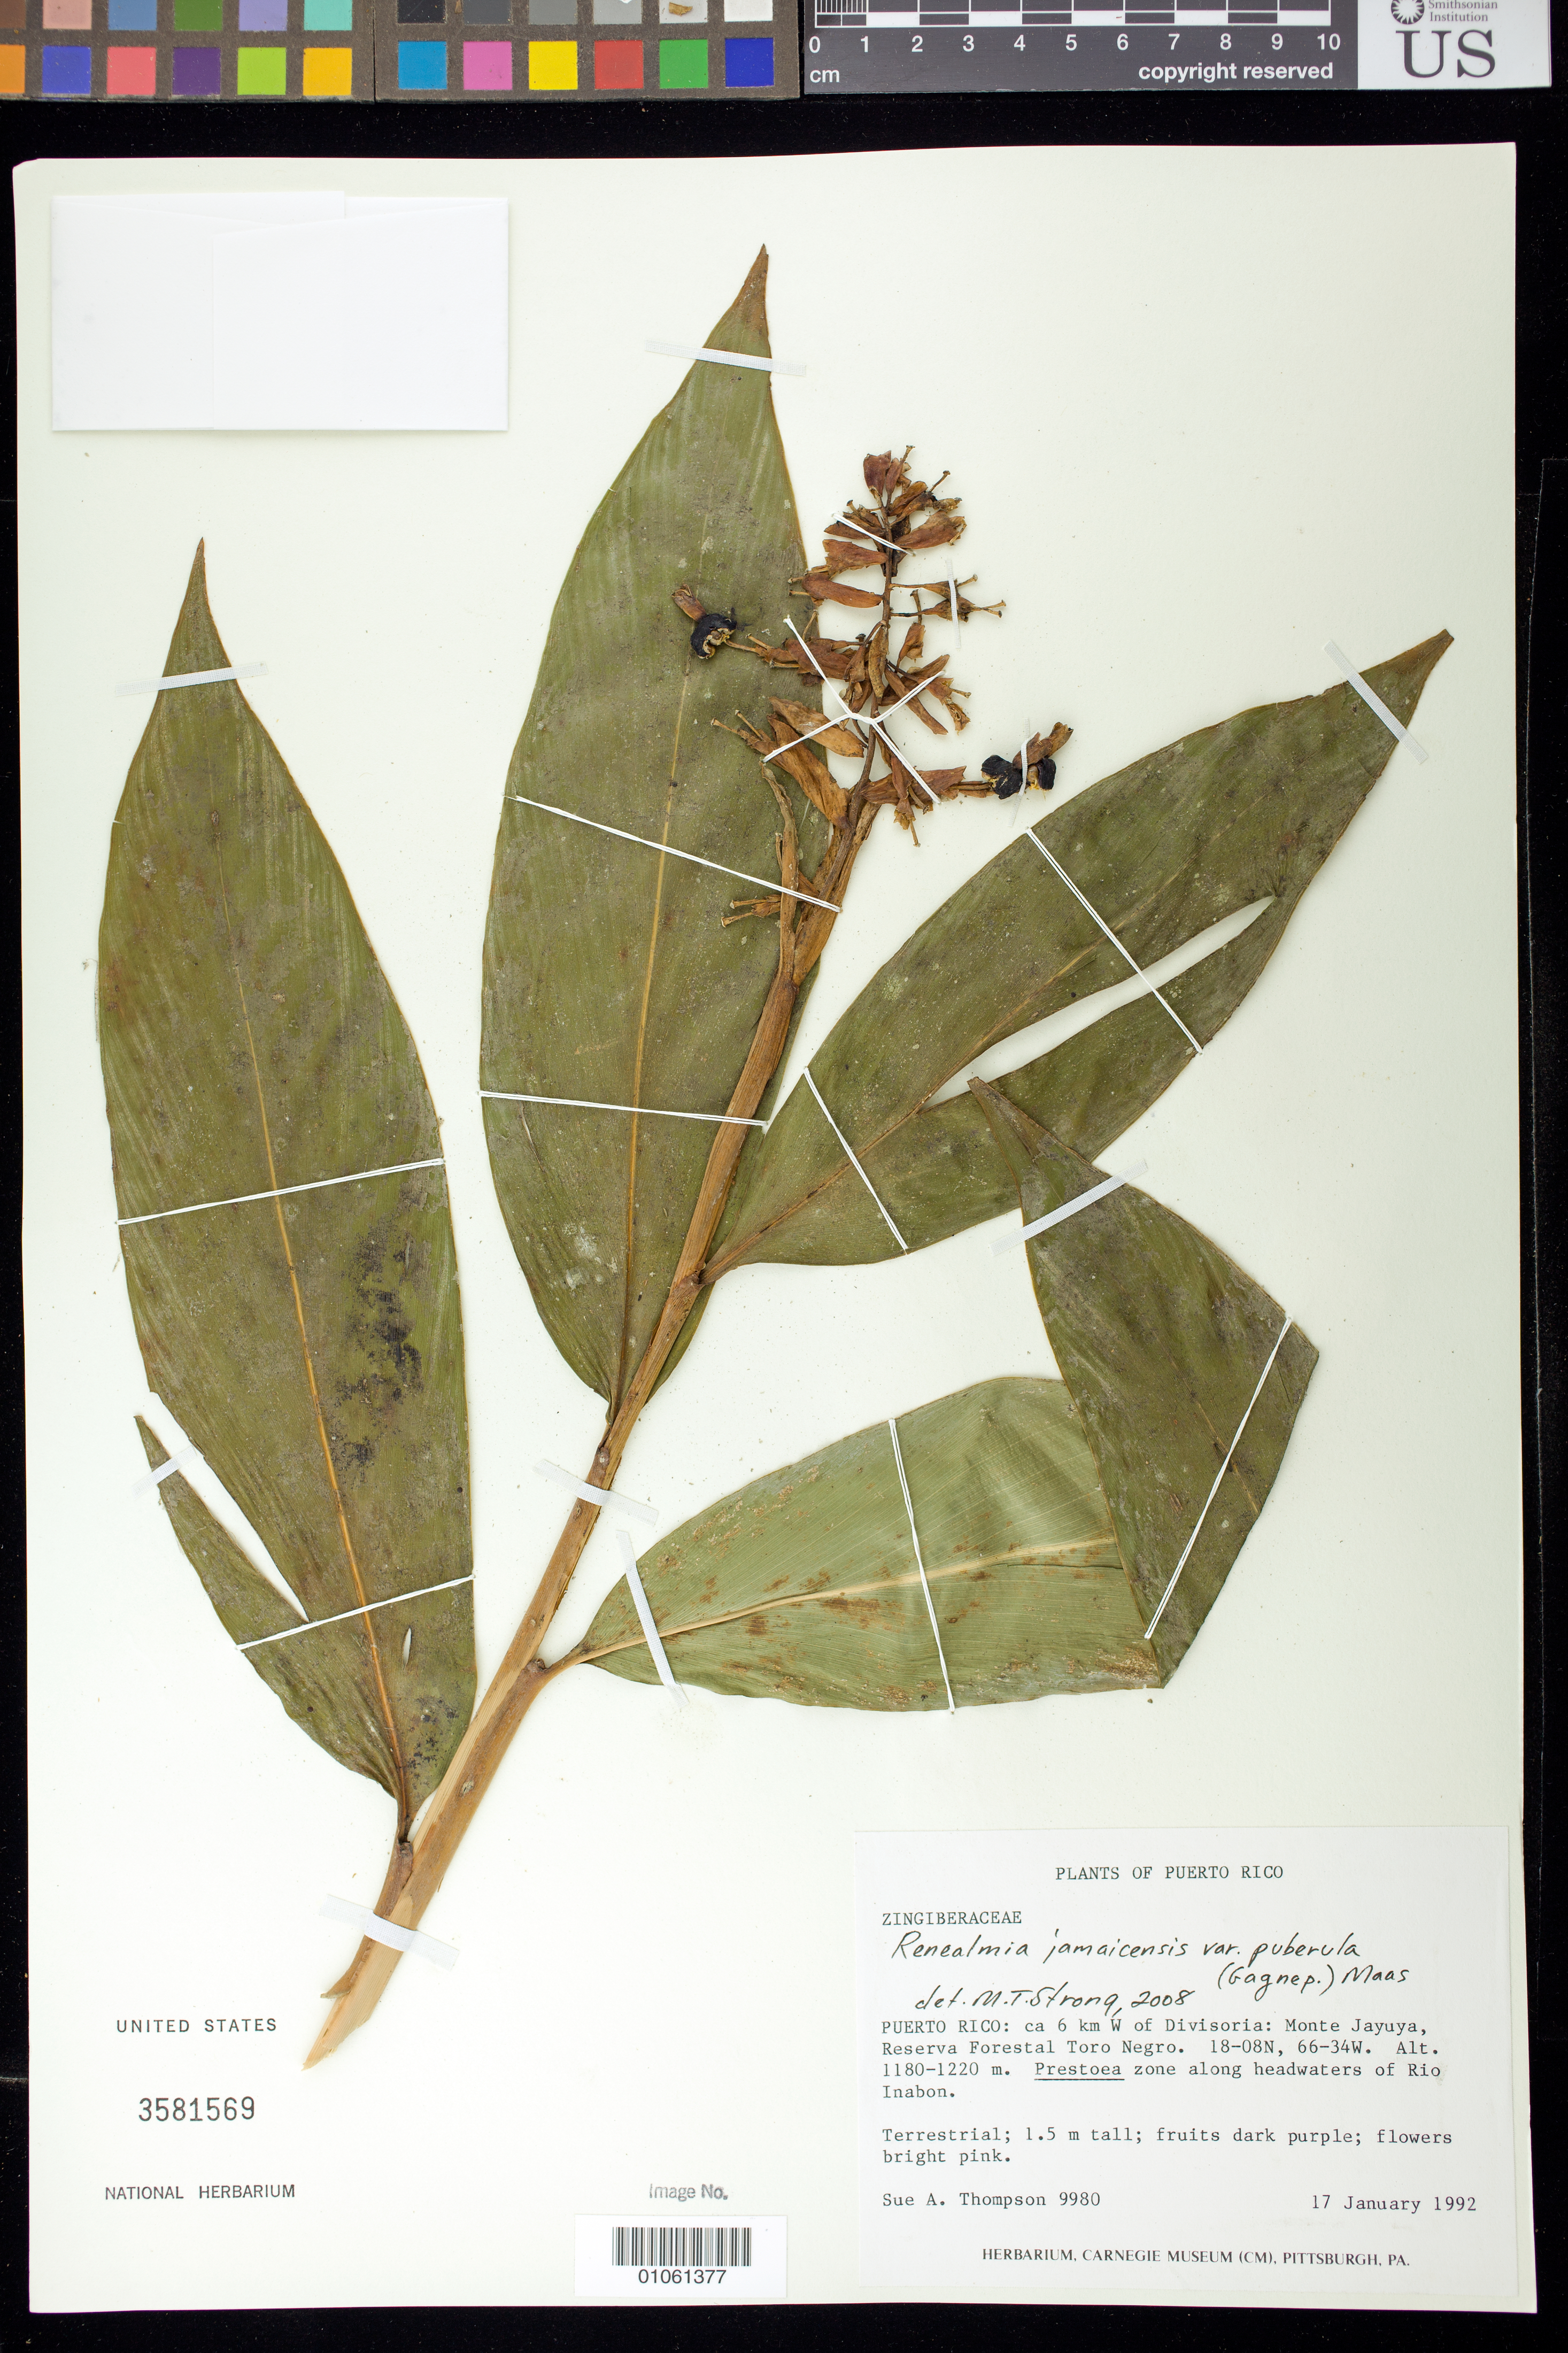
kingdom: Plantae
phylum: Tracheophyta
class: Liliopsida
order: Zingiberales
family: Zingiberaceae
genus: Renealmia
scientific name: Renealmia jamaicensis var. puberula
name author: (Gagnep.) Maas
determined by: Strong, M. T., (US), Smithsonian Institution - National Museum of Natural History (UNITED STATES)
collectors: S. A. Thompson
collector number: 9980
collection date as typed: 17 Jan 1992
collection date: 1992-01-17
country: Puerto Rico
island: Puerto Rico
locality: Divisoria, ca. 6 km W; Monte jayuya, Reserva Forestal Toro Negro; headwaters of Río Inabon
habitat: Prestoea zone along headwaters of Río Inabon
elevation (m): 1180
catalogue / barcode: US 3581569